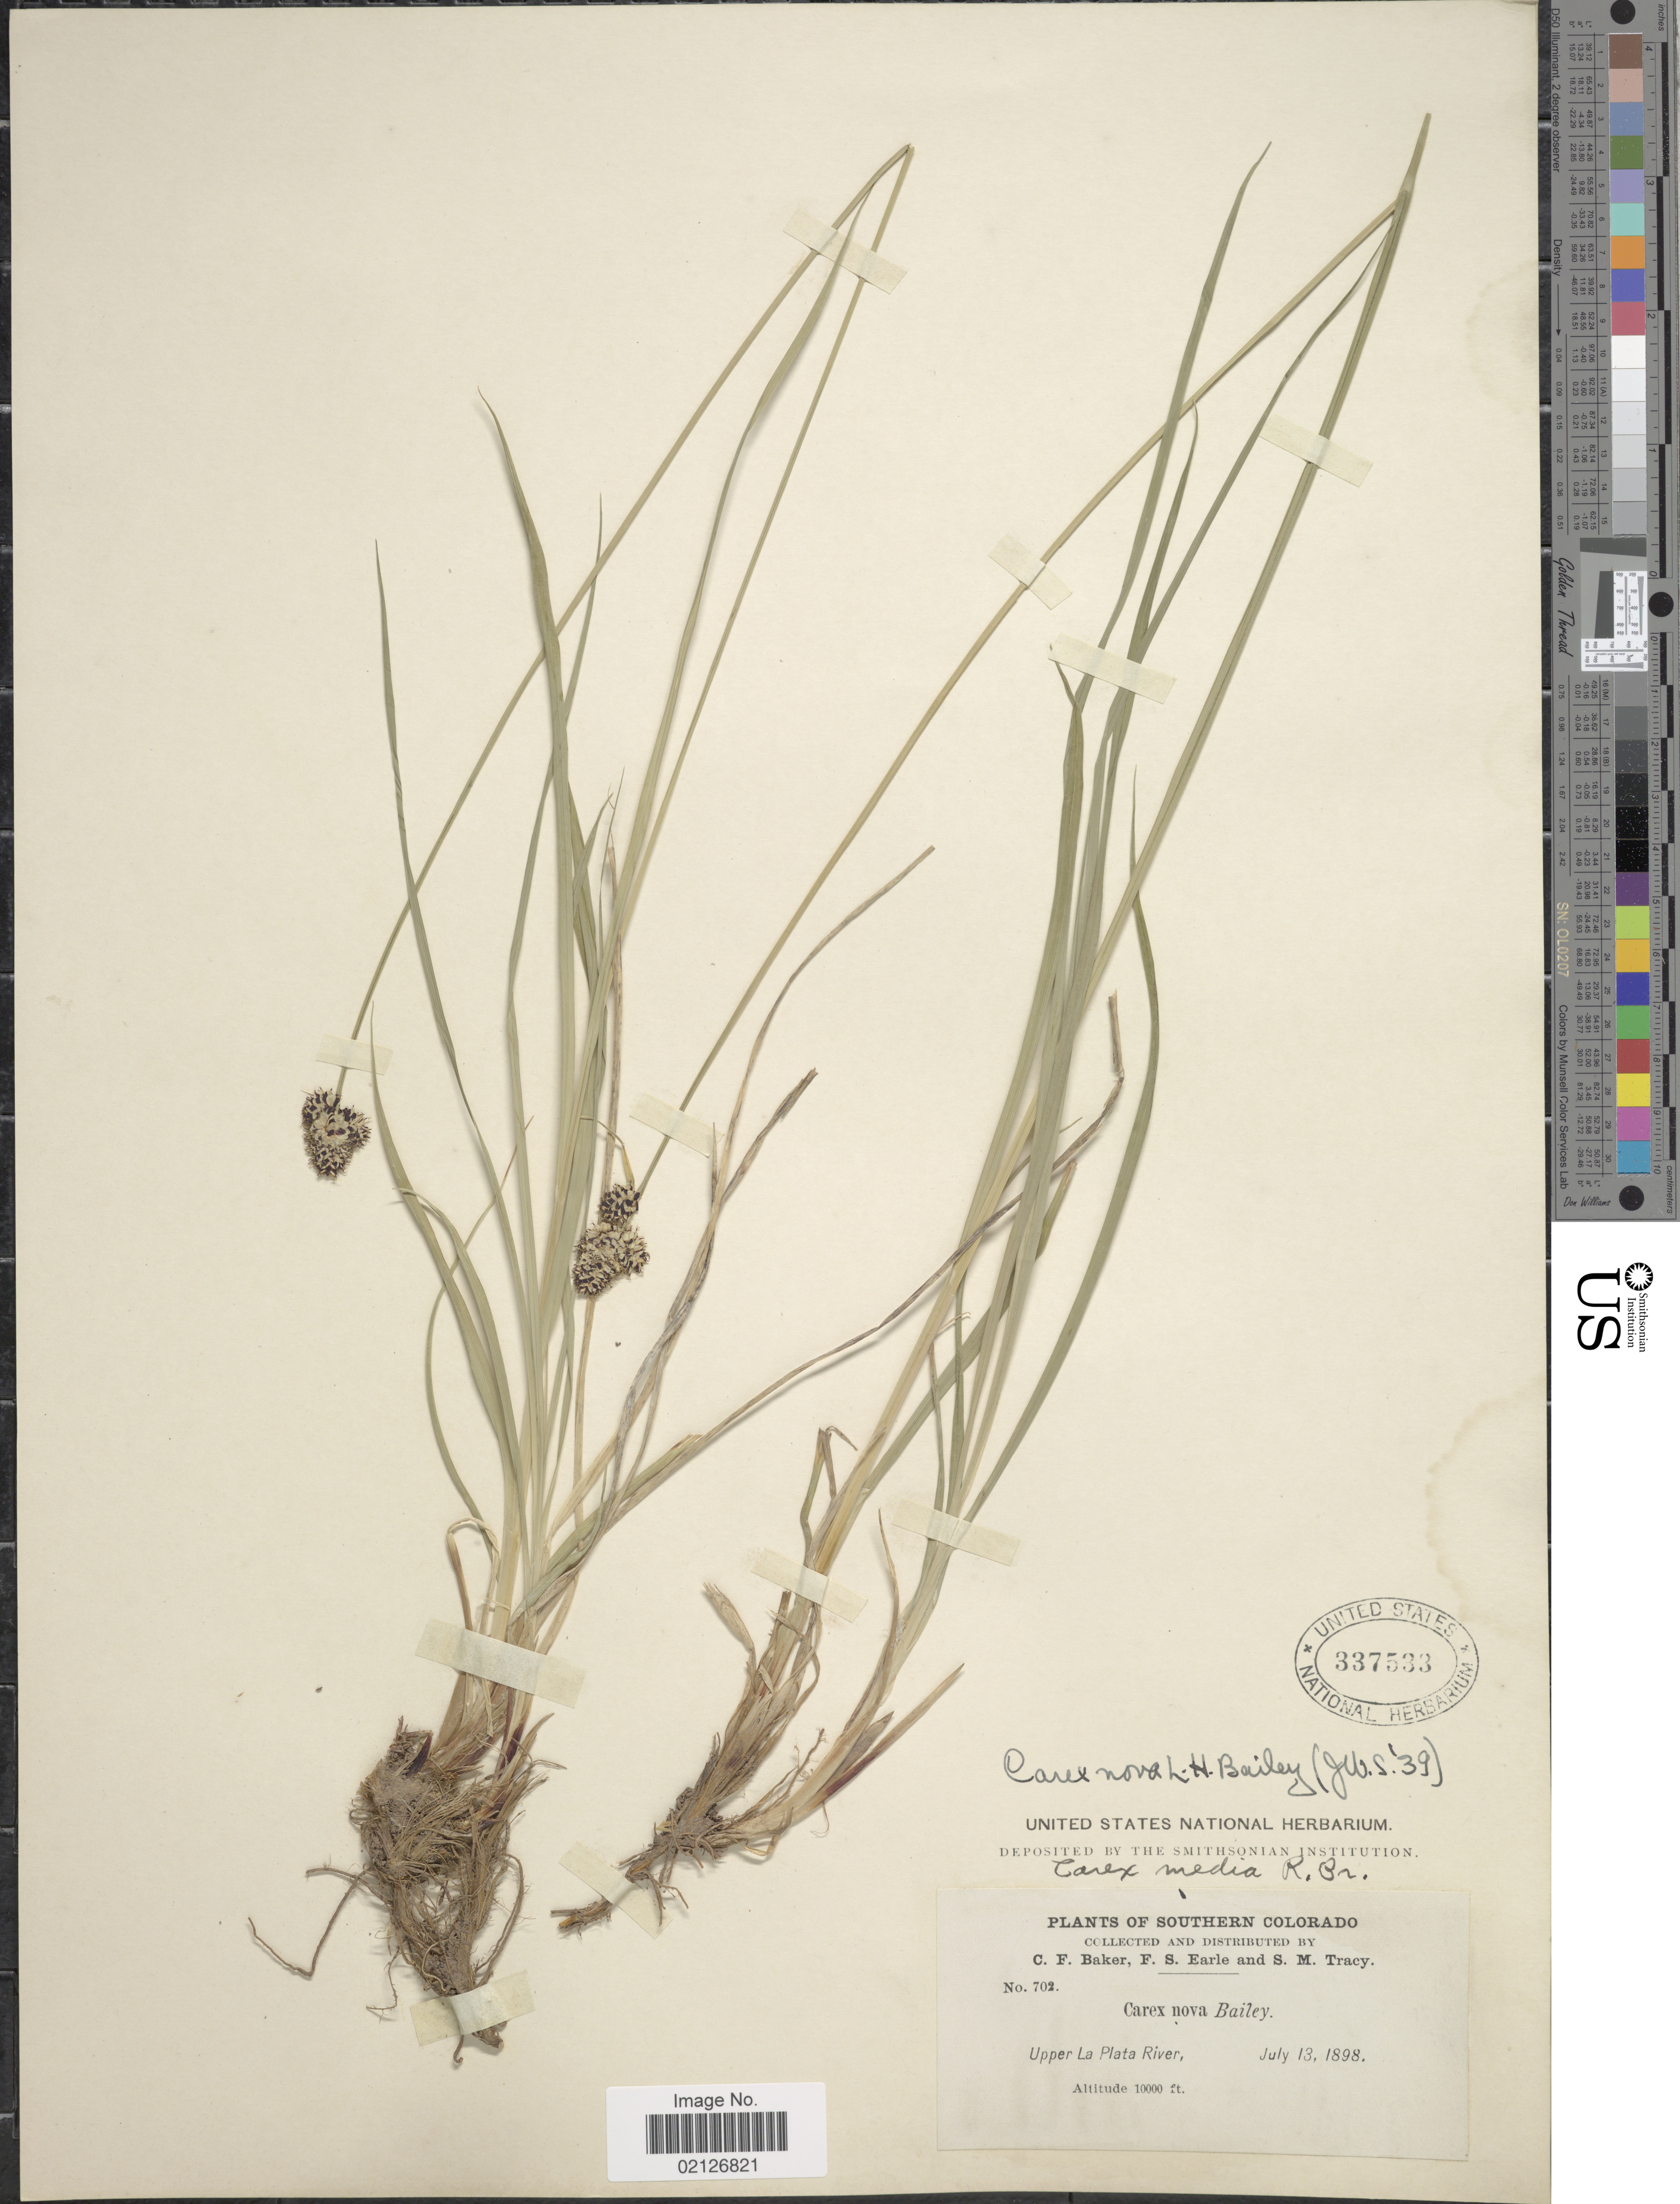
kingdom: Plantae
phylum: Tracheophyta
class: Liliopsida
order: Poales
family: Cyperaceae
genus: Carex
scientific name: Carex nova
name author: L.H. Bailey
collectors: C. F. Baker, F. S. Earle & S. M. Tracy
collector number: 702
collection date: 1898-07-13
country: United States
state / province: Colorado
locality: Southern Colorado, Upper La Plata River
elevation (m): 3048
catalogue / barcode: US 337533